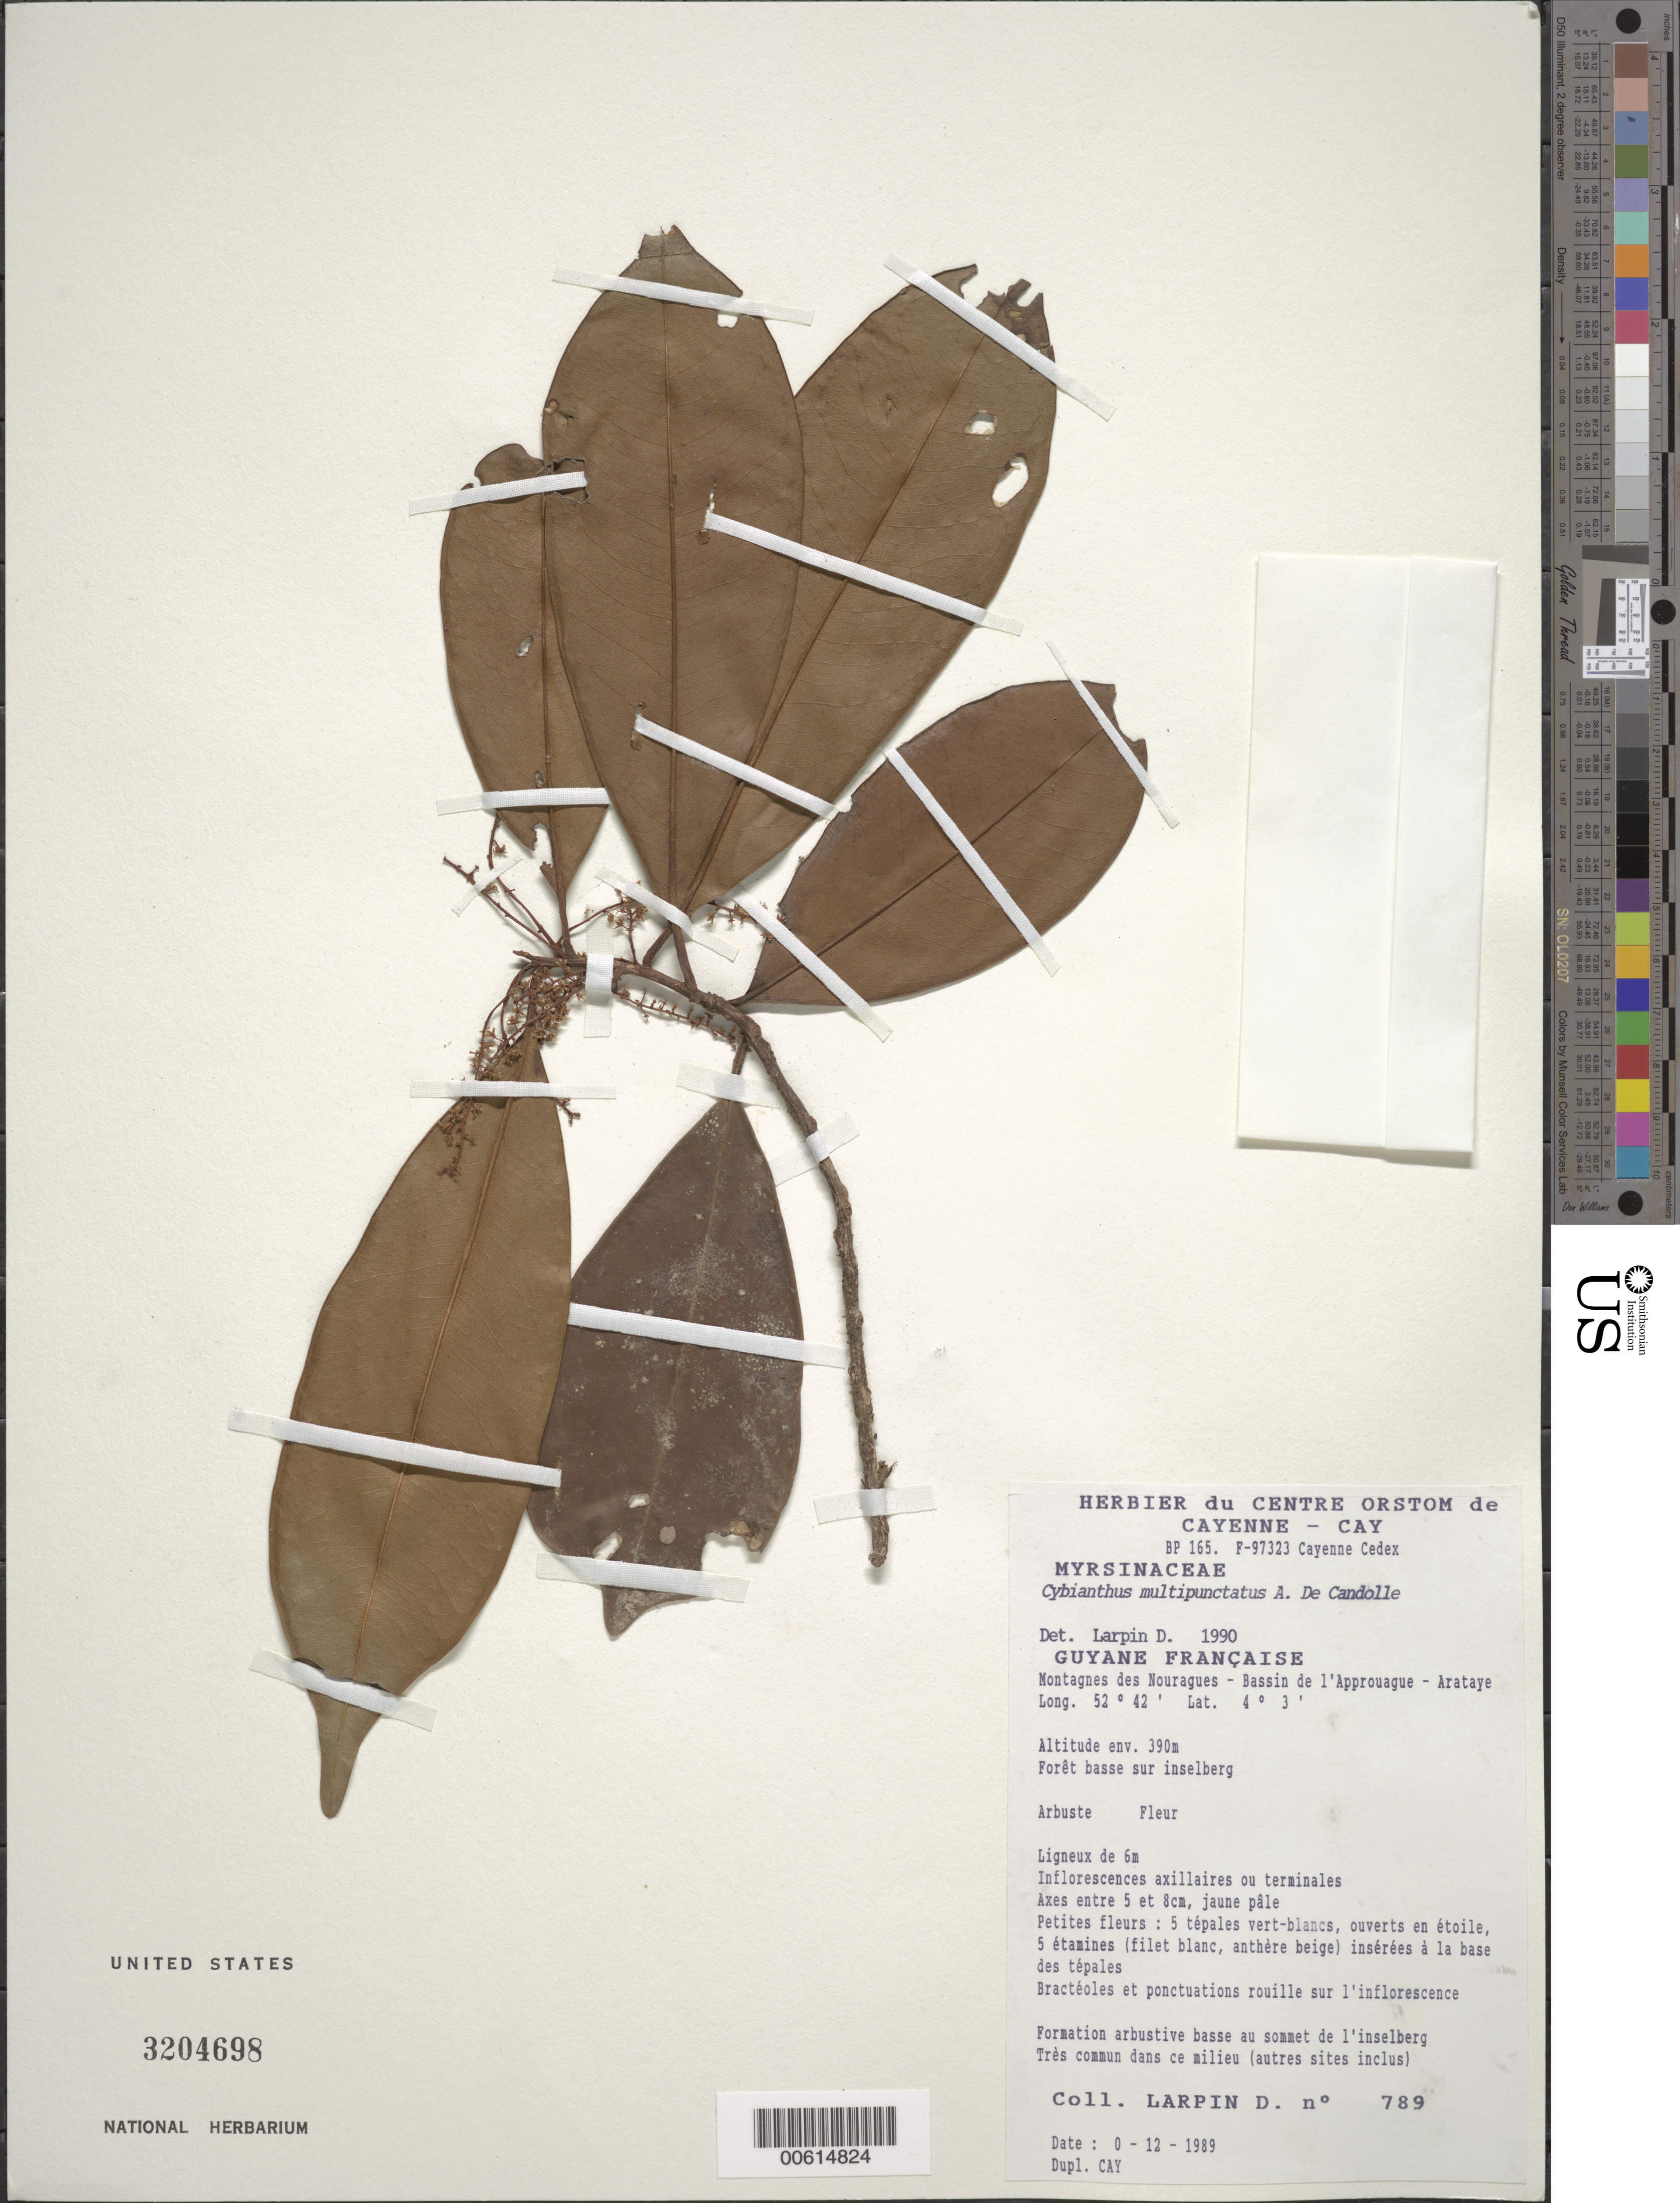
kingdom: Plantae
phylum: Tracheophyta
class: Magnoliopsida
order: Ericales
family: Primulaceae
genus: Cybianthus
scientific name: Cybianthus multipunctatus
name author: A. DC.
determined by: Larpin, D.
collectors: D. Larpin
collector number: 789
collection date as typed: Dec-89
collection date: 1989-12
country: French Guiana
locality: Station des Nouragues, Bassin de l'Approuague, Arataye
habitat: Forêt basse sur inselberg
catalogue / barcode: US 3204698